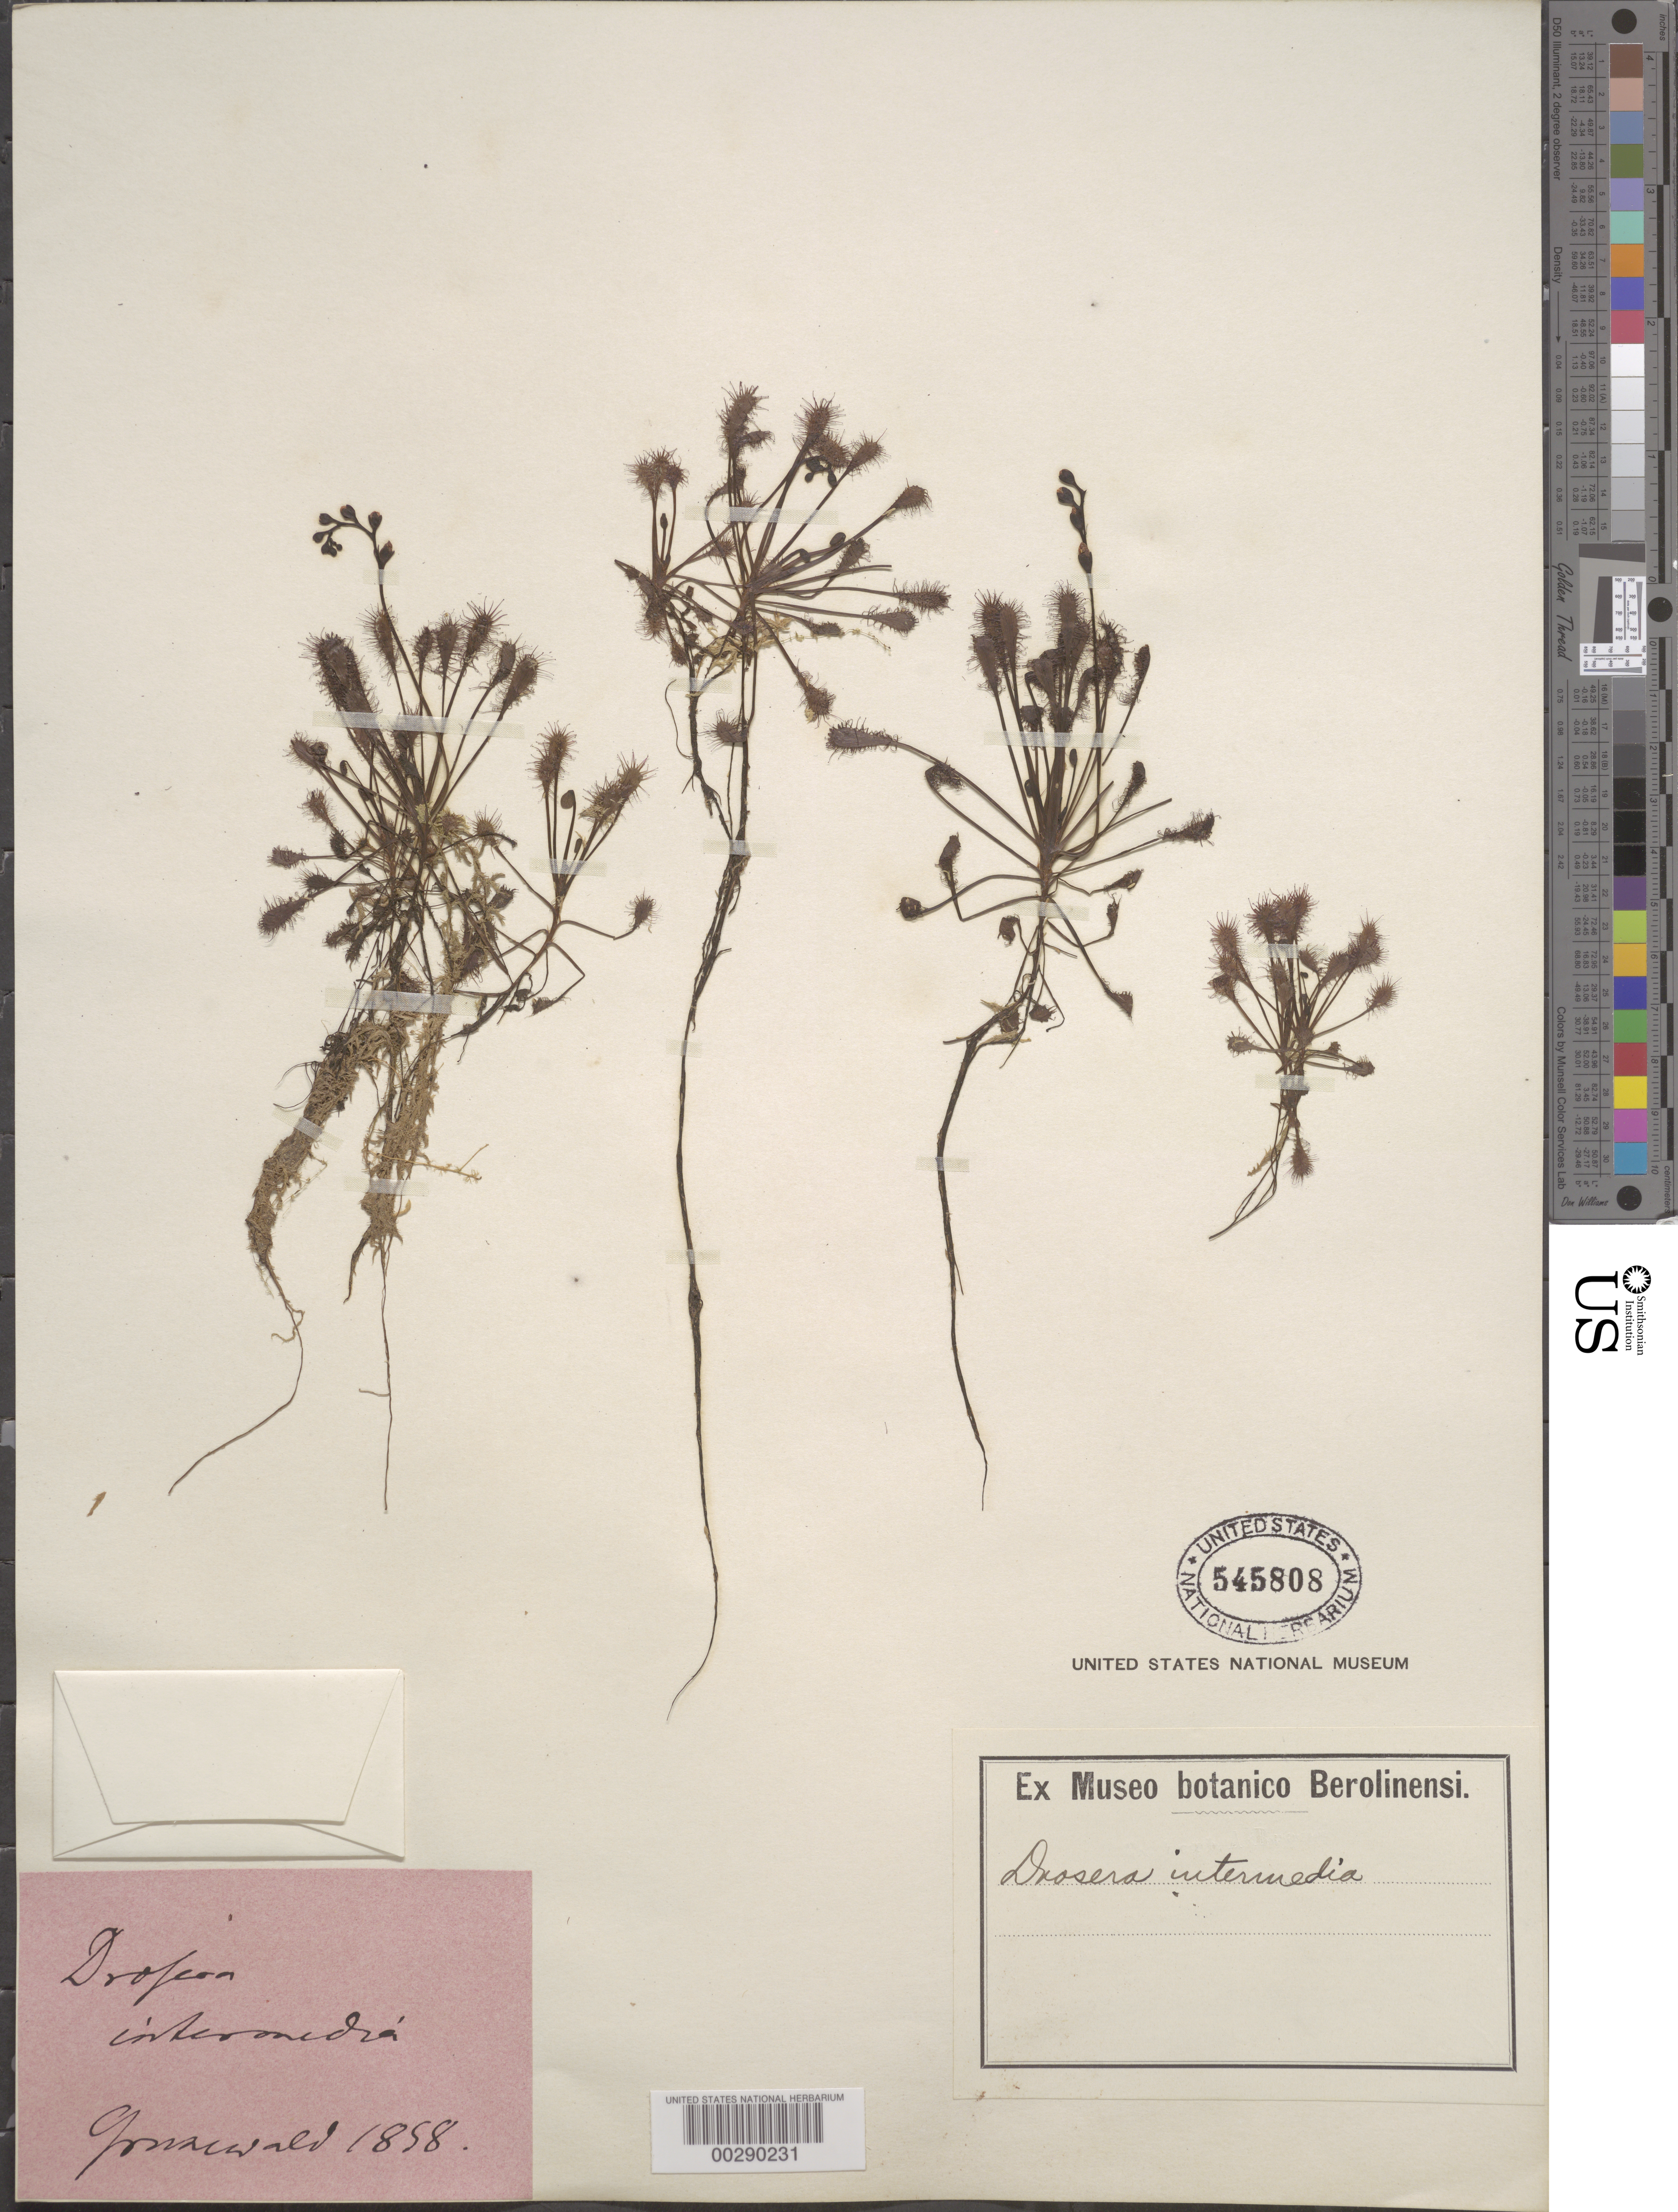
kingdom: Plantae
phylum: Tracheophyta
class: Magnoliopsida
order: Caryophyllales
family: Droseraceae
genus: Drosera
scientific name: Drosera intermedia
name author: Hayne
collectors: ex Museo Bot. Berol.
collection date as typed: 1858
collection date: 1858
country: Germany (?)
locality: Grossawald. [other possible countries are austria, the czech republic, and poland.]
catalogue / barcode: US 545808